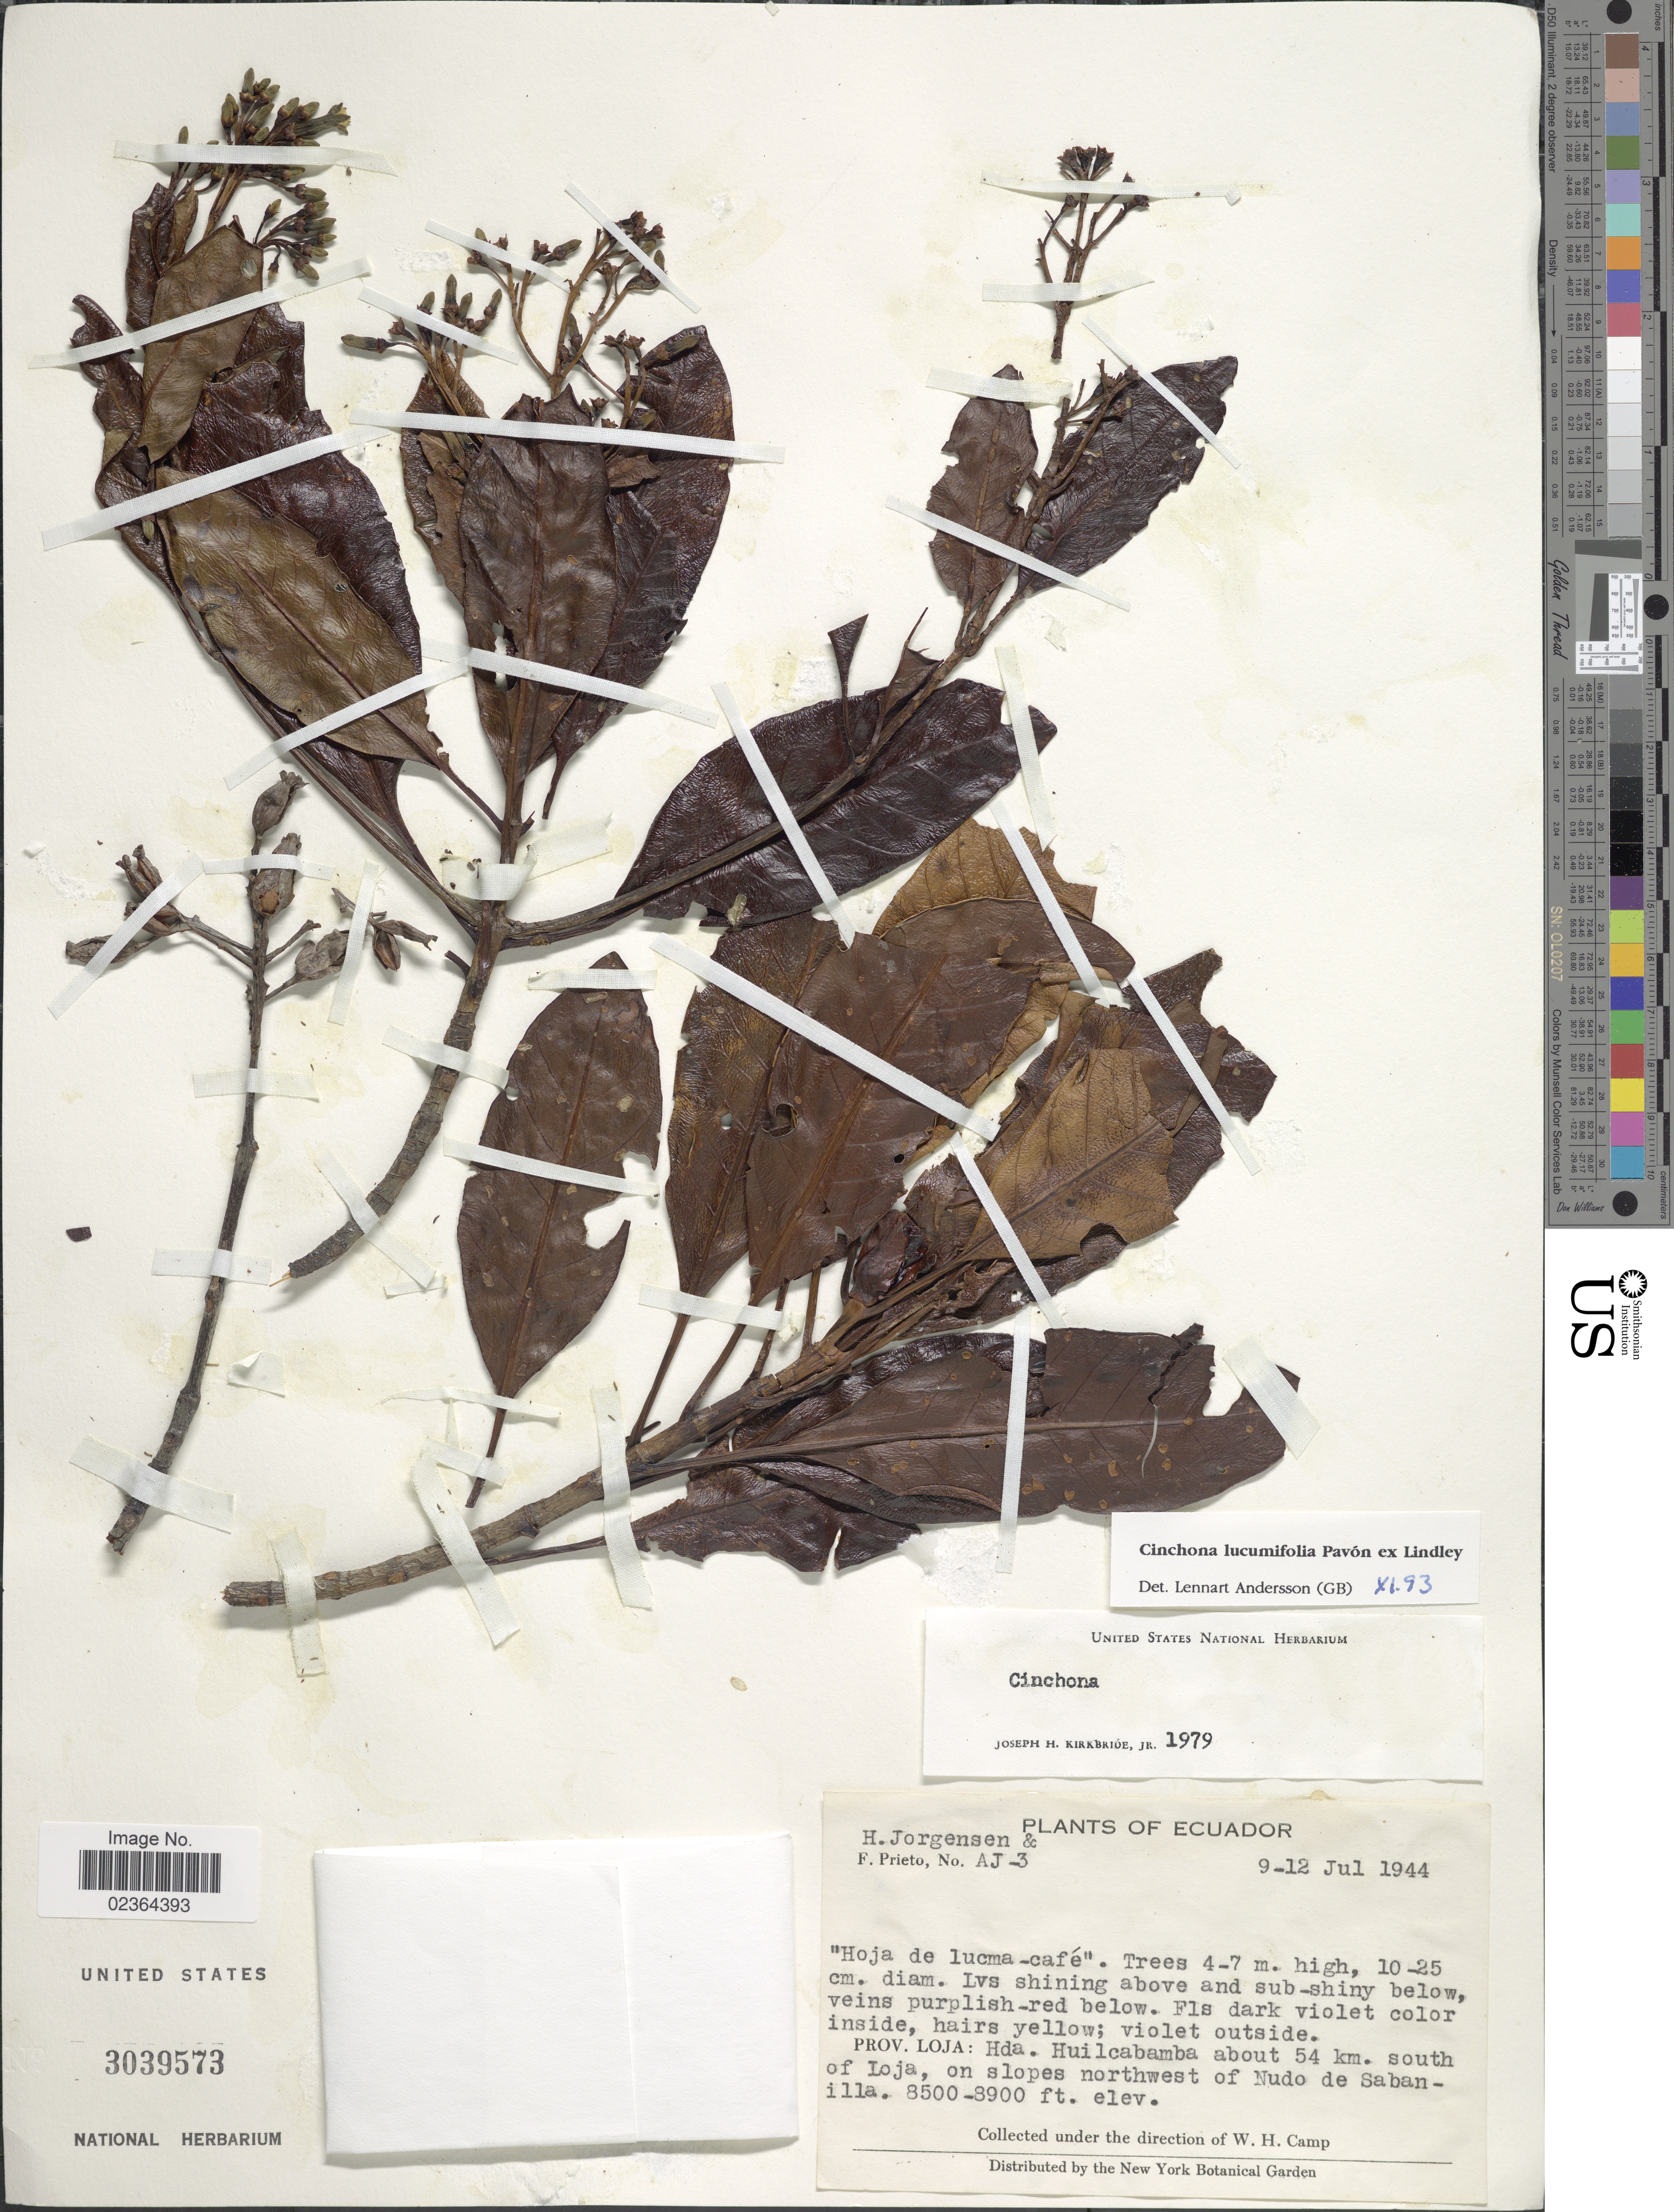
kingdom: Plantae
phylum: Tracheophyta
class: Magnoliopsida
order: Gentianales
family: Rubiaceae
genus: Cinchona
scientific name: Cinchona lucumifolia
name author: Pav. ex Lindl.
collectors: H. Jørgensen & F. Prieto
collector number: AJ-3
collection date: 1944-07-09/1944-07-12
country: Ecuador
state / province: Loja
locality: Prov. Loja: Hda. Huilcabamba about 54 km. south of Loja, on slopes northwest of Nudo de Sabanilla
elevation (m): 2591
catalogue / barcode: US 3039573